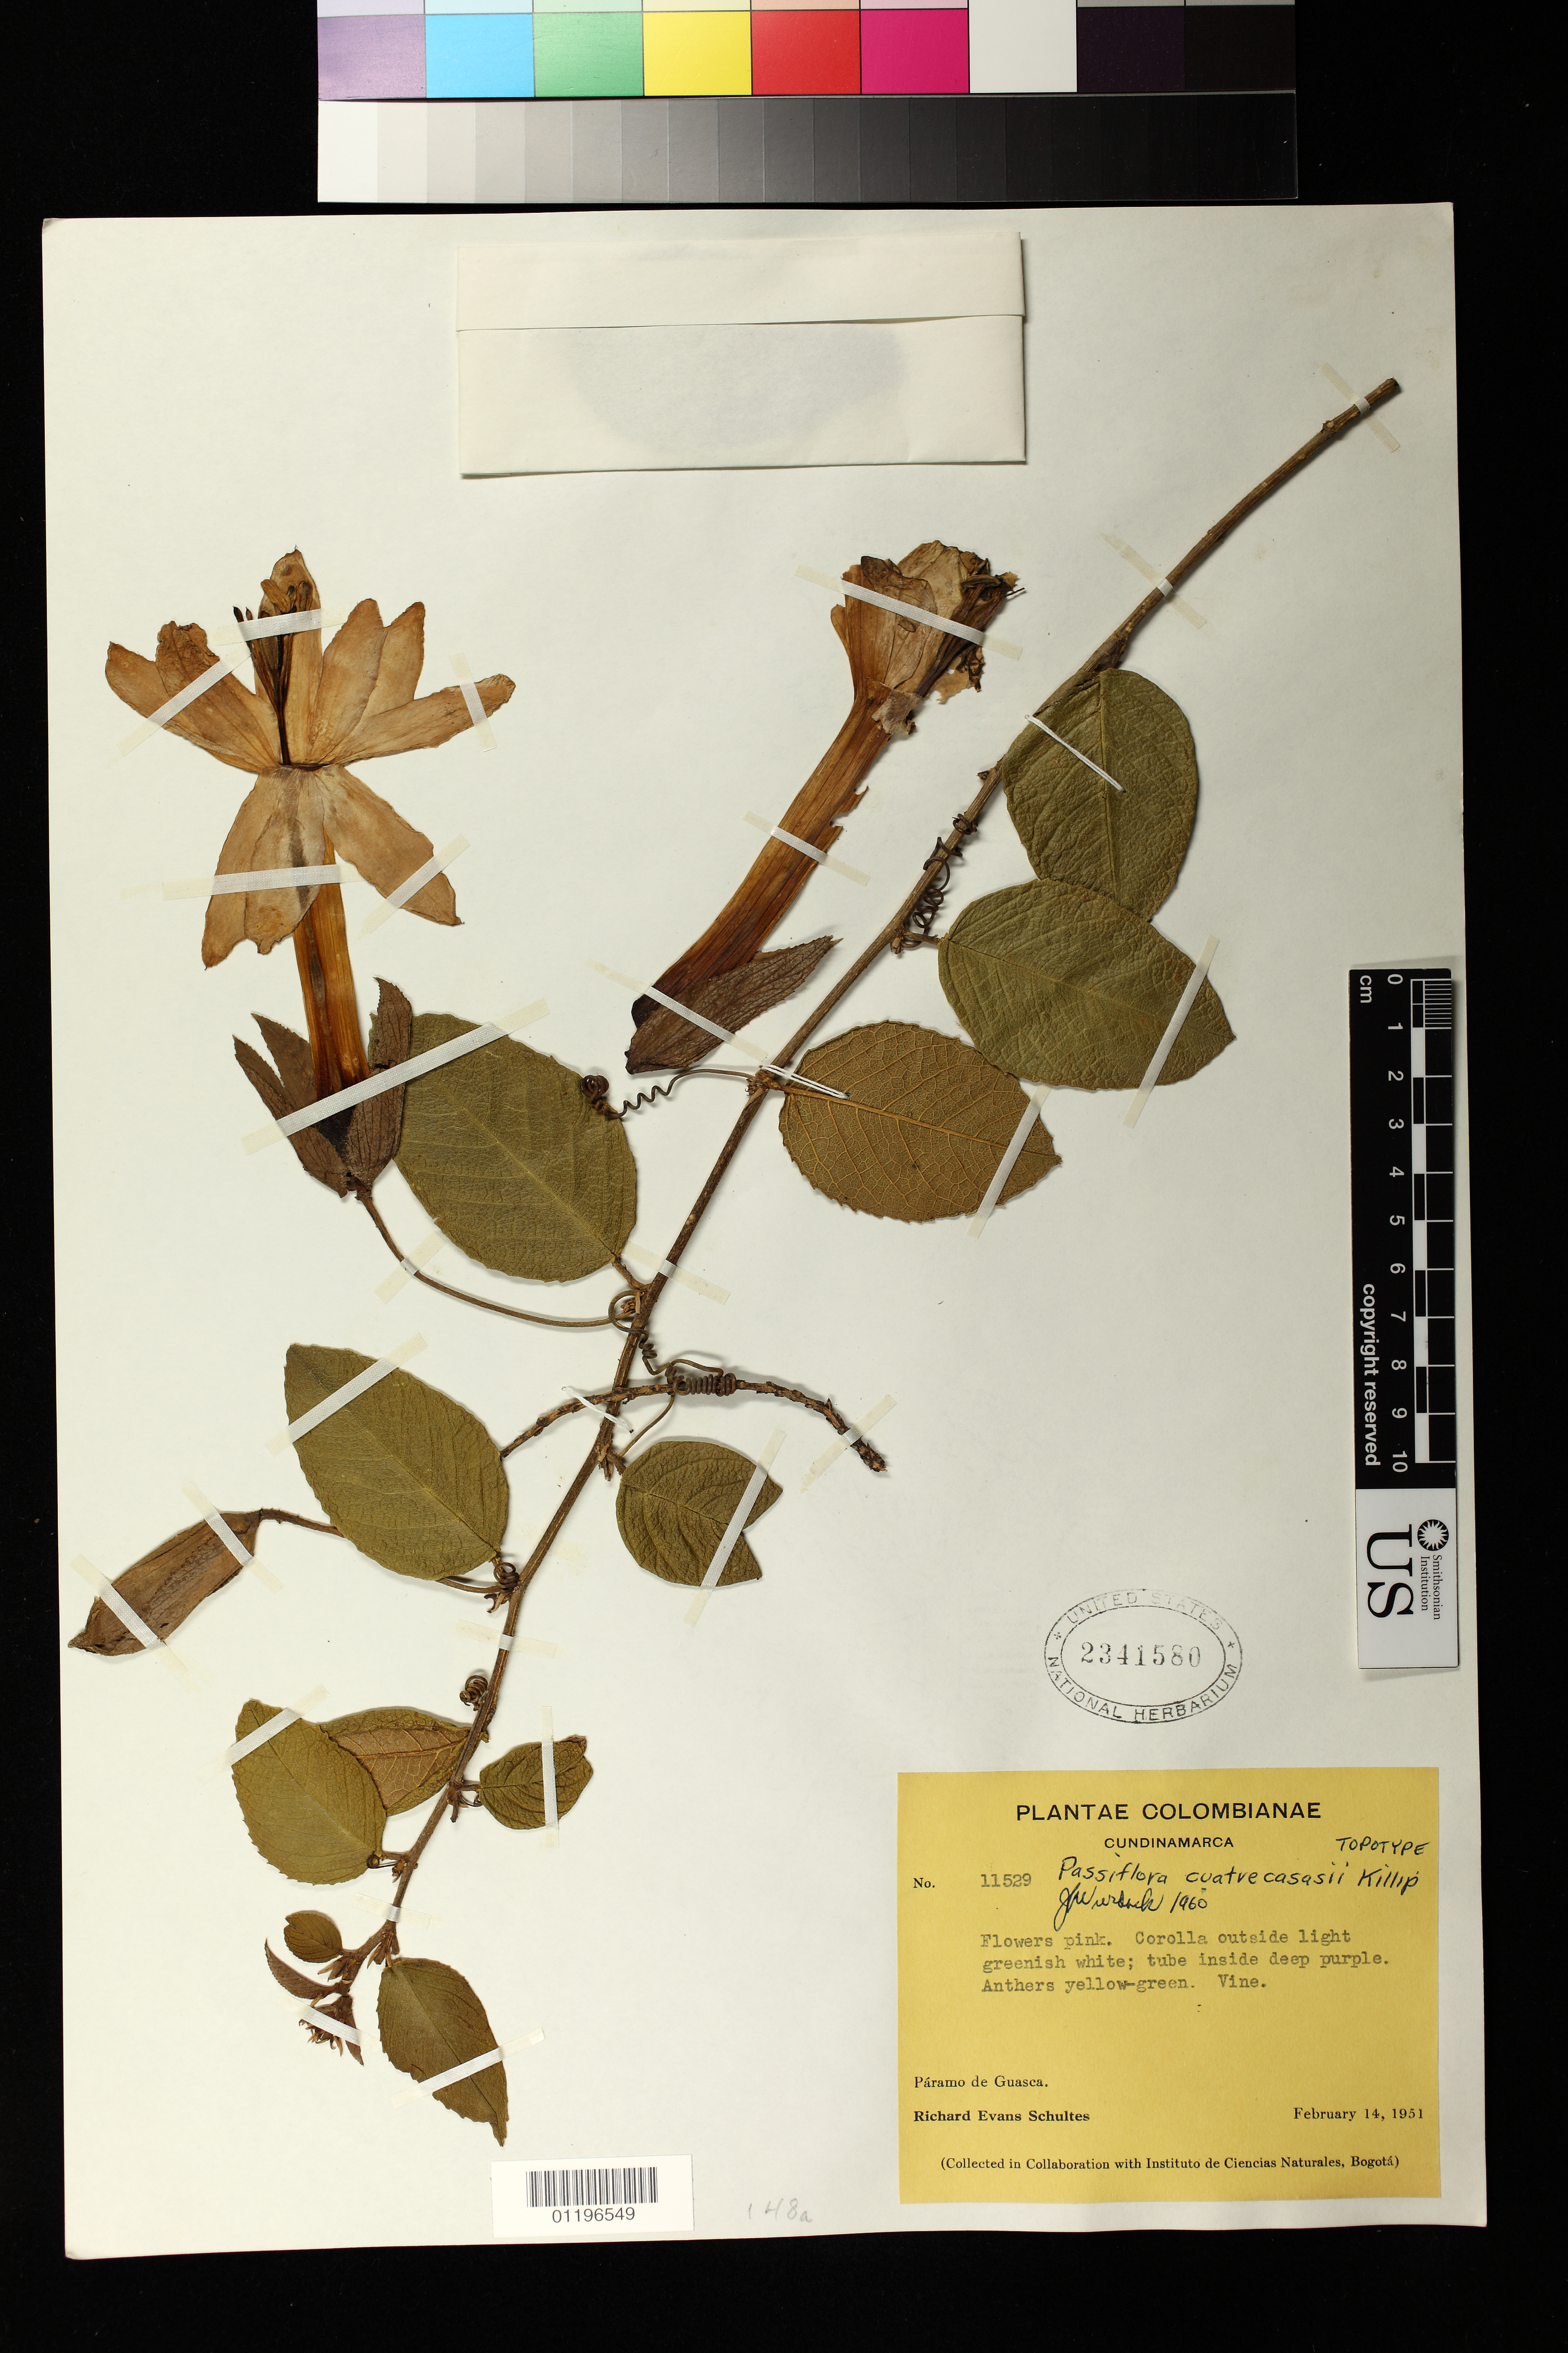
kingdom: Plantae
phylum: Tracheophyta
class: Magnoliopsida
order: Malpighiales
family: Passifloraceae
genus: Passiflora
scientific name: Passiflora cuatrecasasii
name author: Killip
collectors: R. E. Schultes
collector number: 11529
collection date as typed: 14 Feb 1951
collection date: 1951-02-14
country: Colombia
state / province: Cundinamarca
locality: Páramo de Guasca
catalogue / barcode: US 2341580